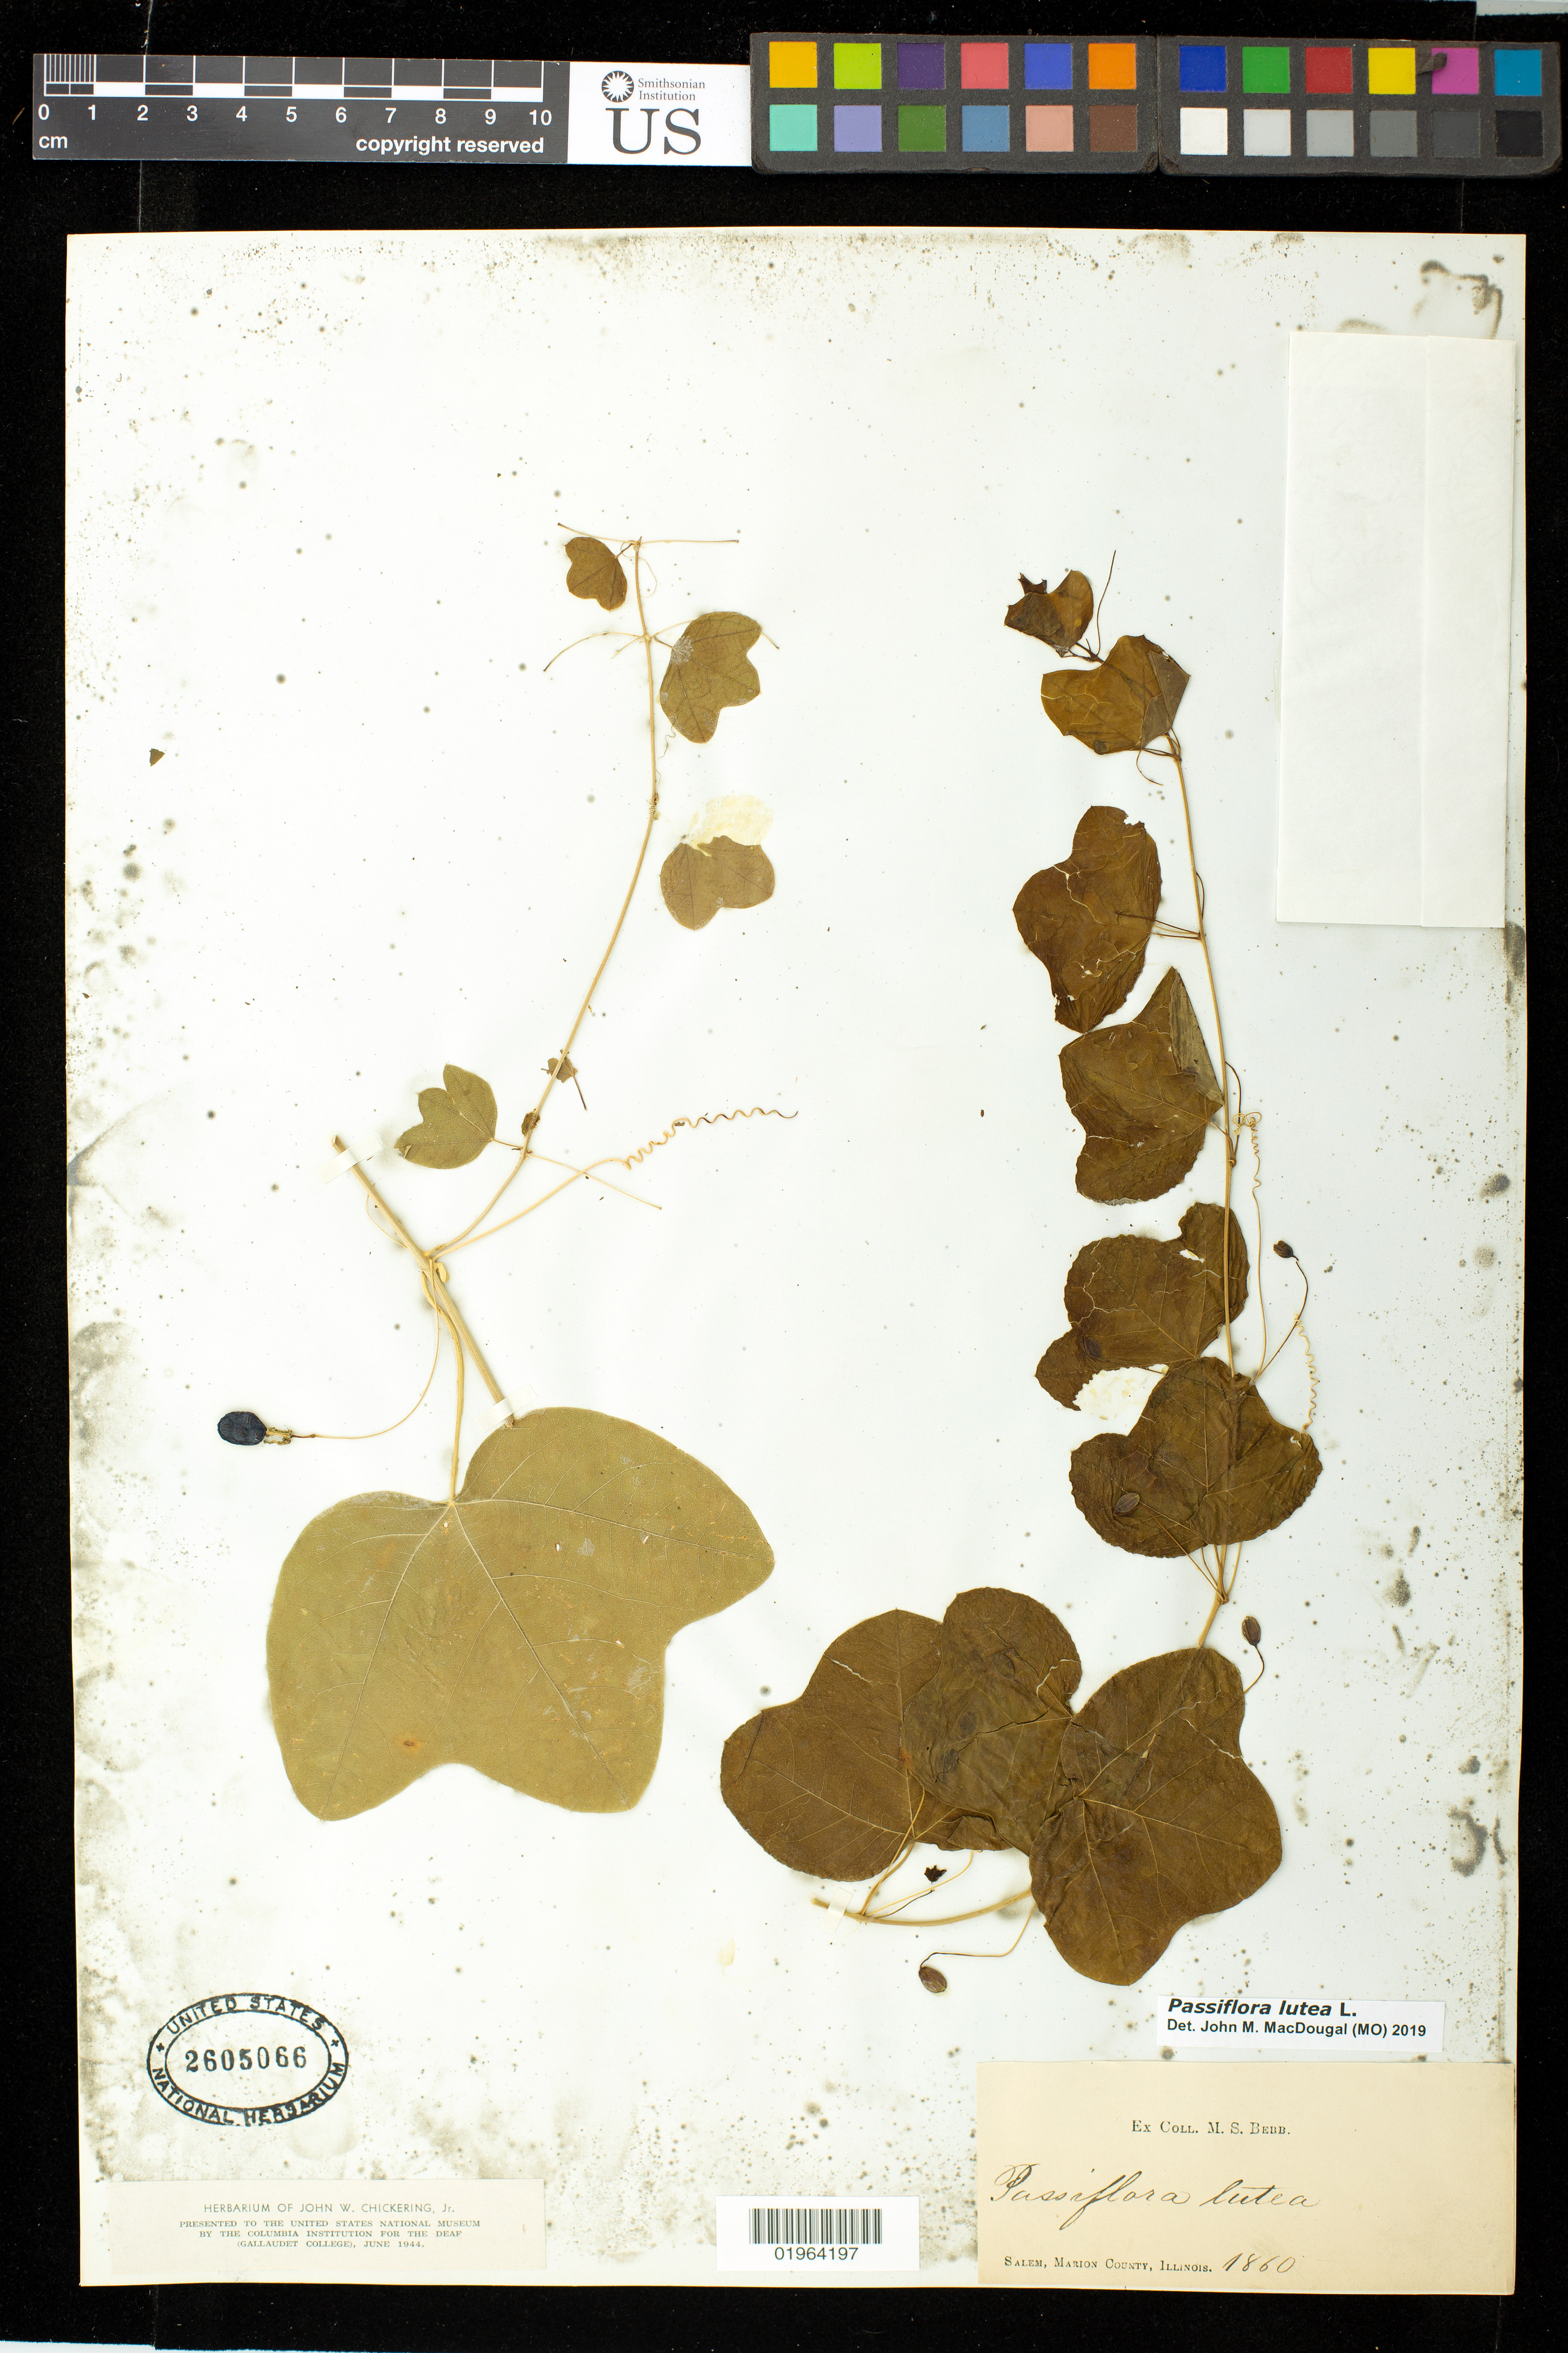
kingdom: Plantae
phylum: Tracheophyta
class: Magnoliopsida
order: Malpighiales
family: Passifloraceae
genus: Passiflora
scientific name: Passiflora lutea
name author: L.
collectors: ex Herb. M. S. Bebb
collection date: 1860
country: United States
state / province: Illinois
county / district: Marion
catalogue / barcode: US 2605066